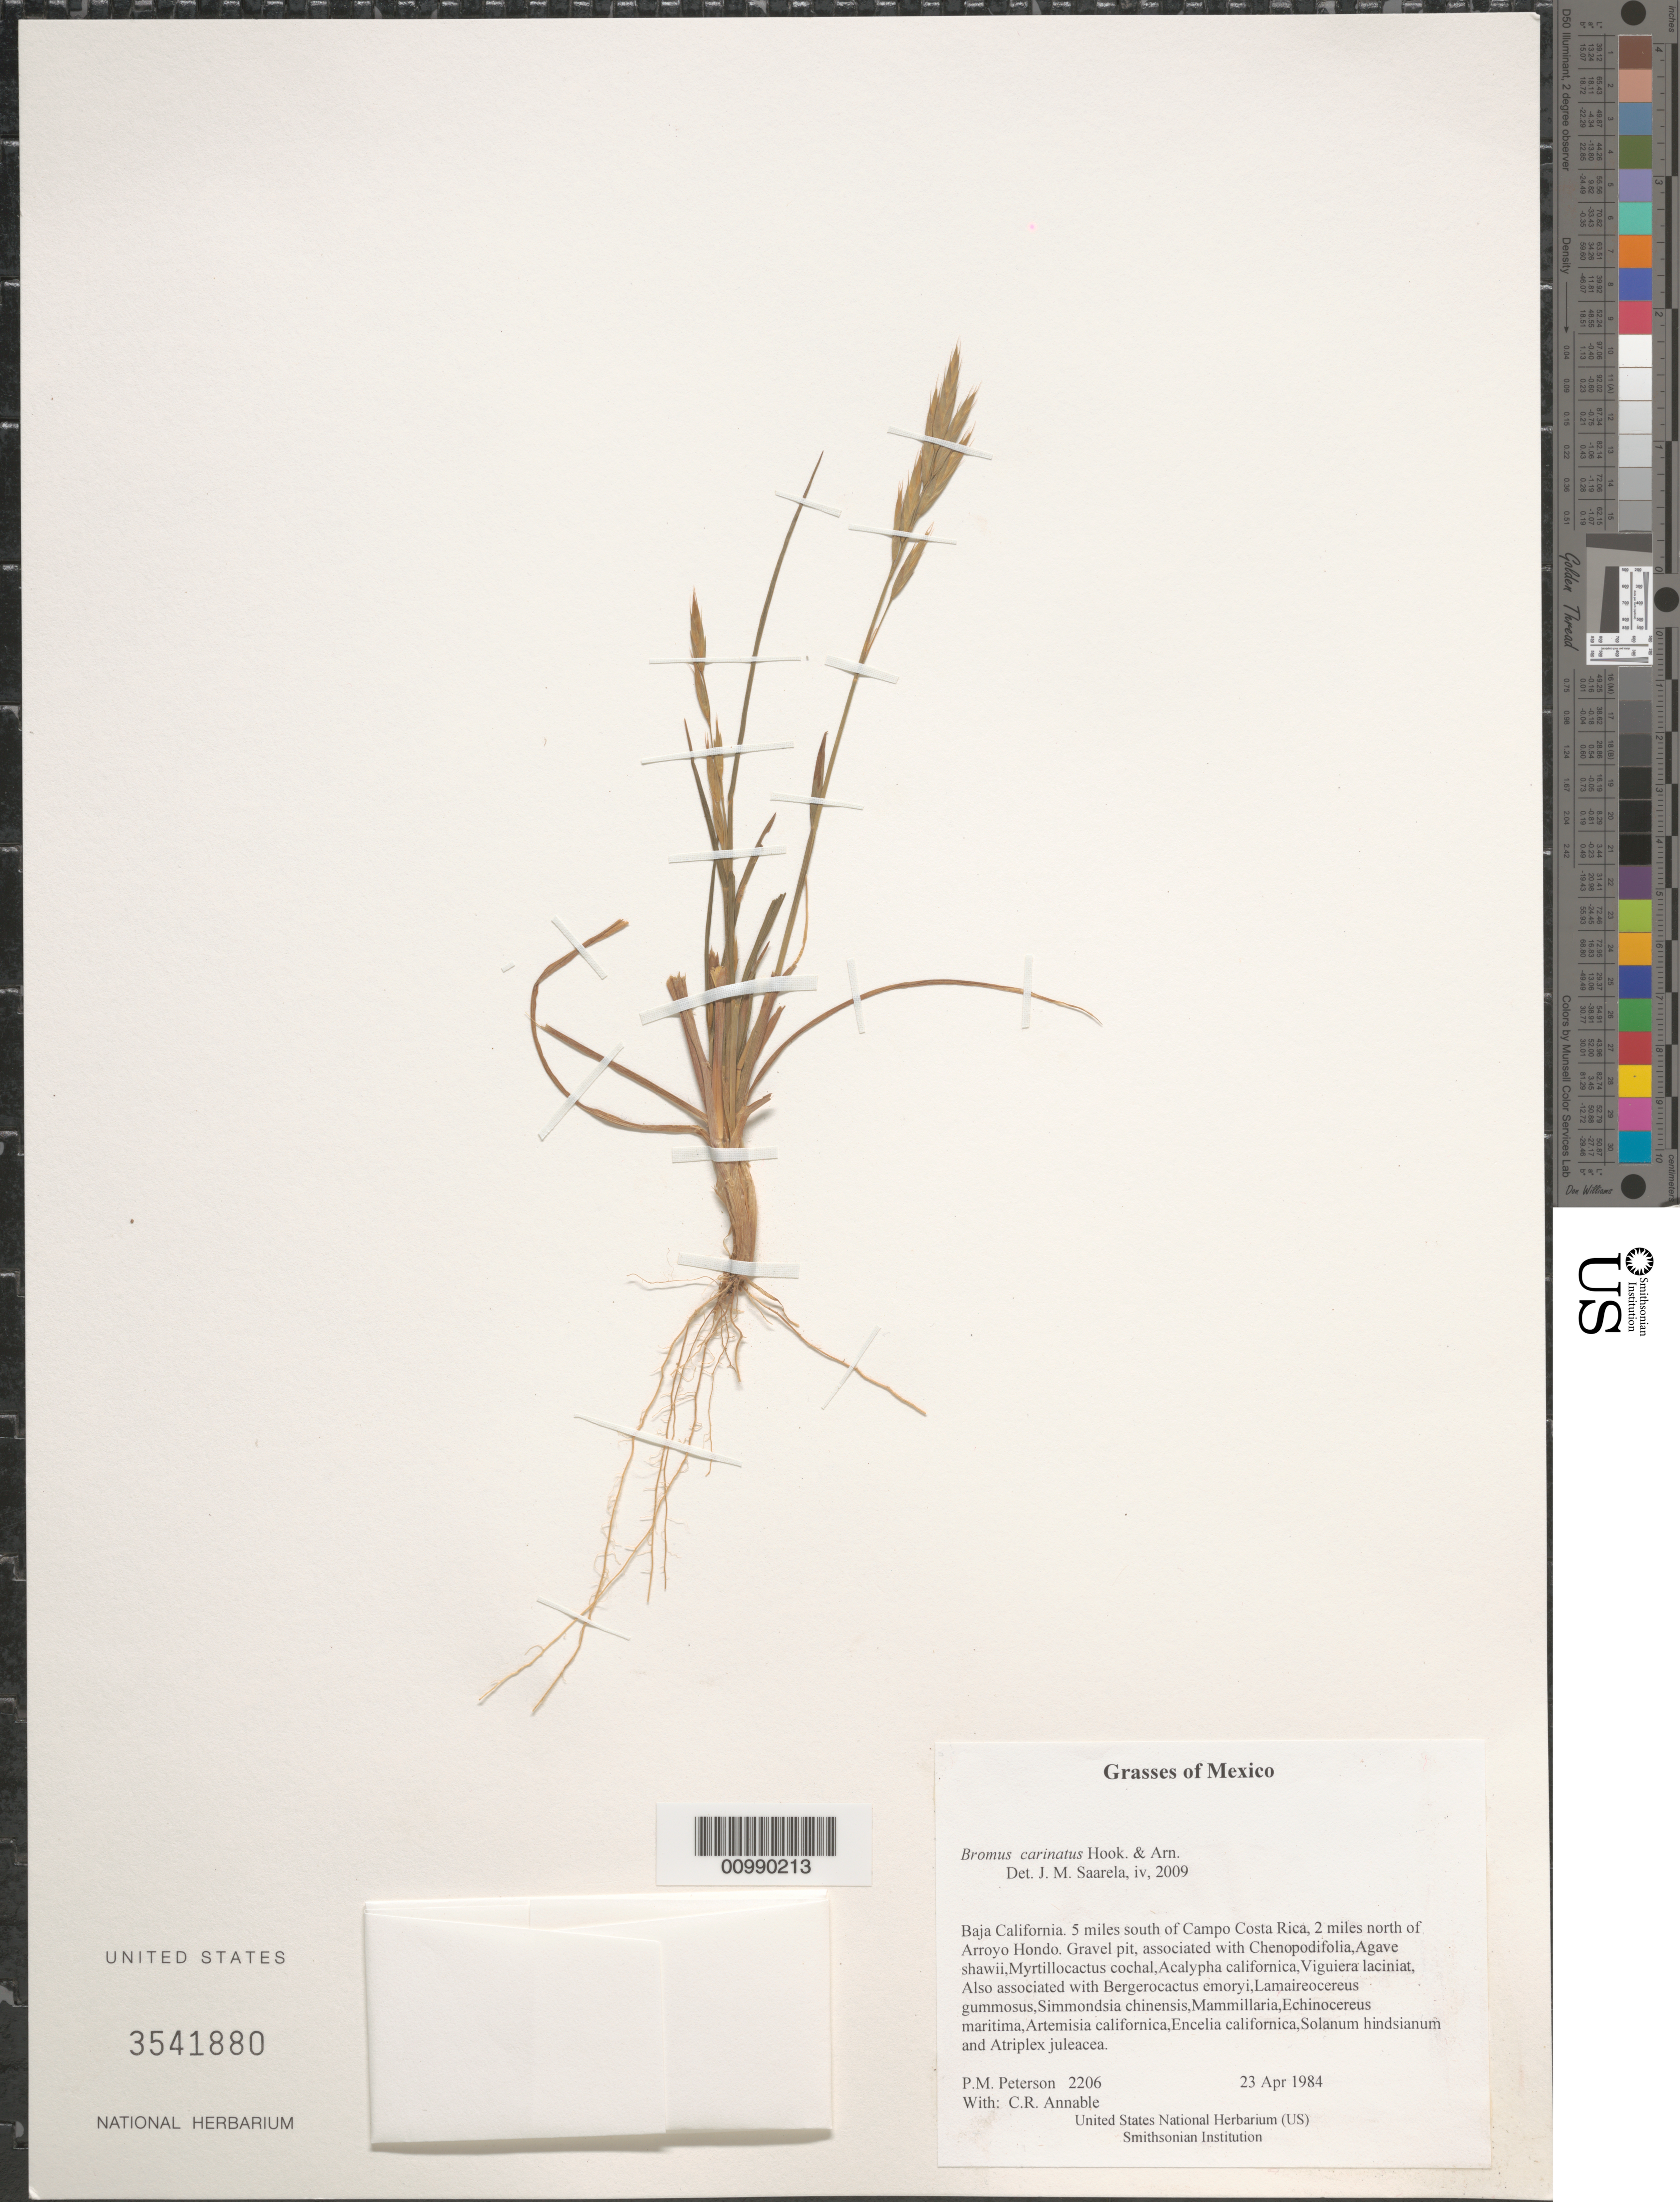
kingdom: Plantae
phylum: Tracheophyta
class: Liliopsida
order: Poales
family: Poaceae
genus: Bromus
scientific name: Bromus carinatus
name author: Hook. & Arn.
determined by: Saarela, J. M., (CAN), Canadian Museum of Nature (CANADA)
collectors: P. M. Peterson & C. R. Annable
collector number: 02019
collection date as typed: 23 Apr 1984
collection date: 1984-04-23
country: Mexico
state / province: Baja California Norte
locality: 5 miles south of Campo Costa Rica, 2 miles north of Arroyo Hondo.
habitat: Gravel pit, associated with Chenopodifolia,Agave shawii,Myrtillocactus cochal,Acalypha californica,Viguiera laciniat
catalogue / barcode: US 3541880